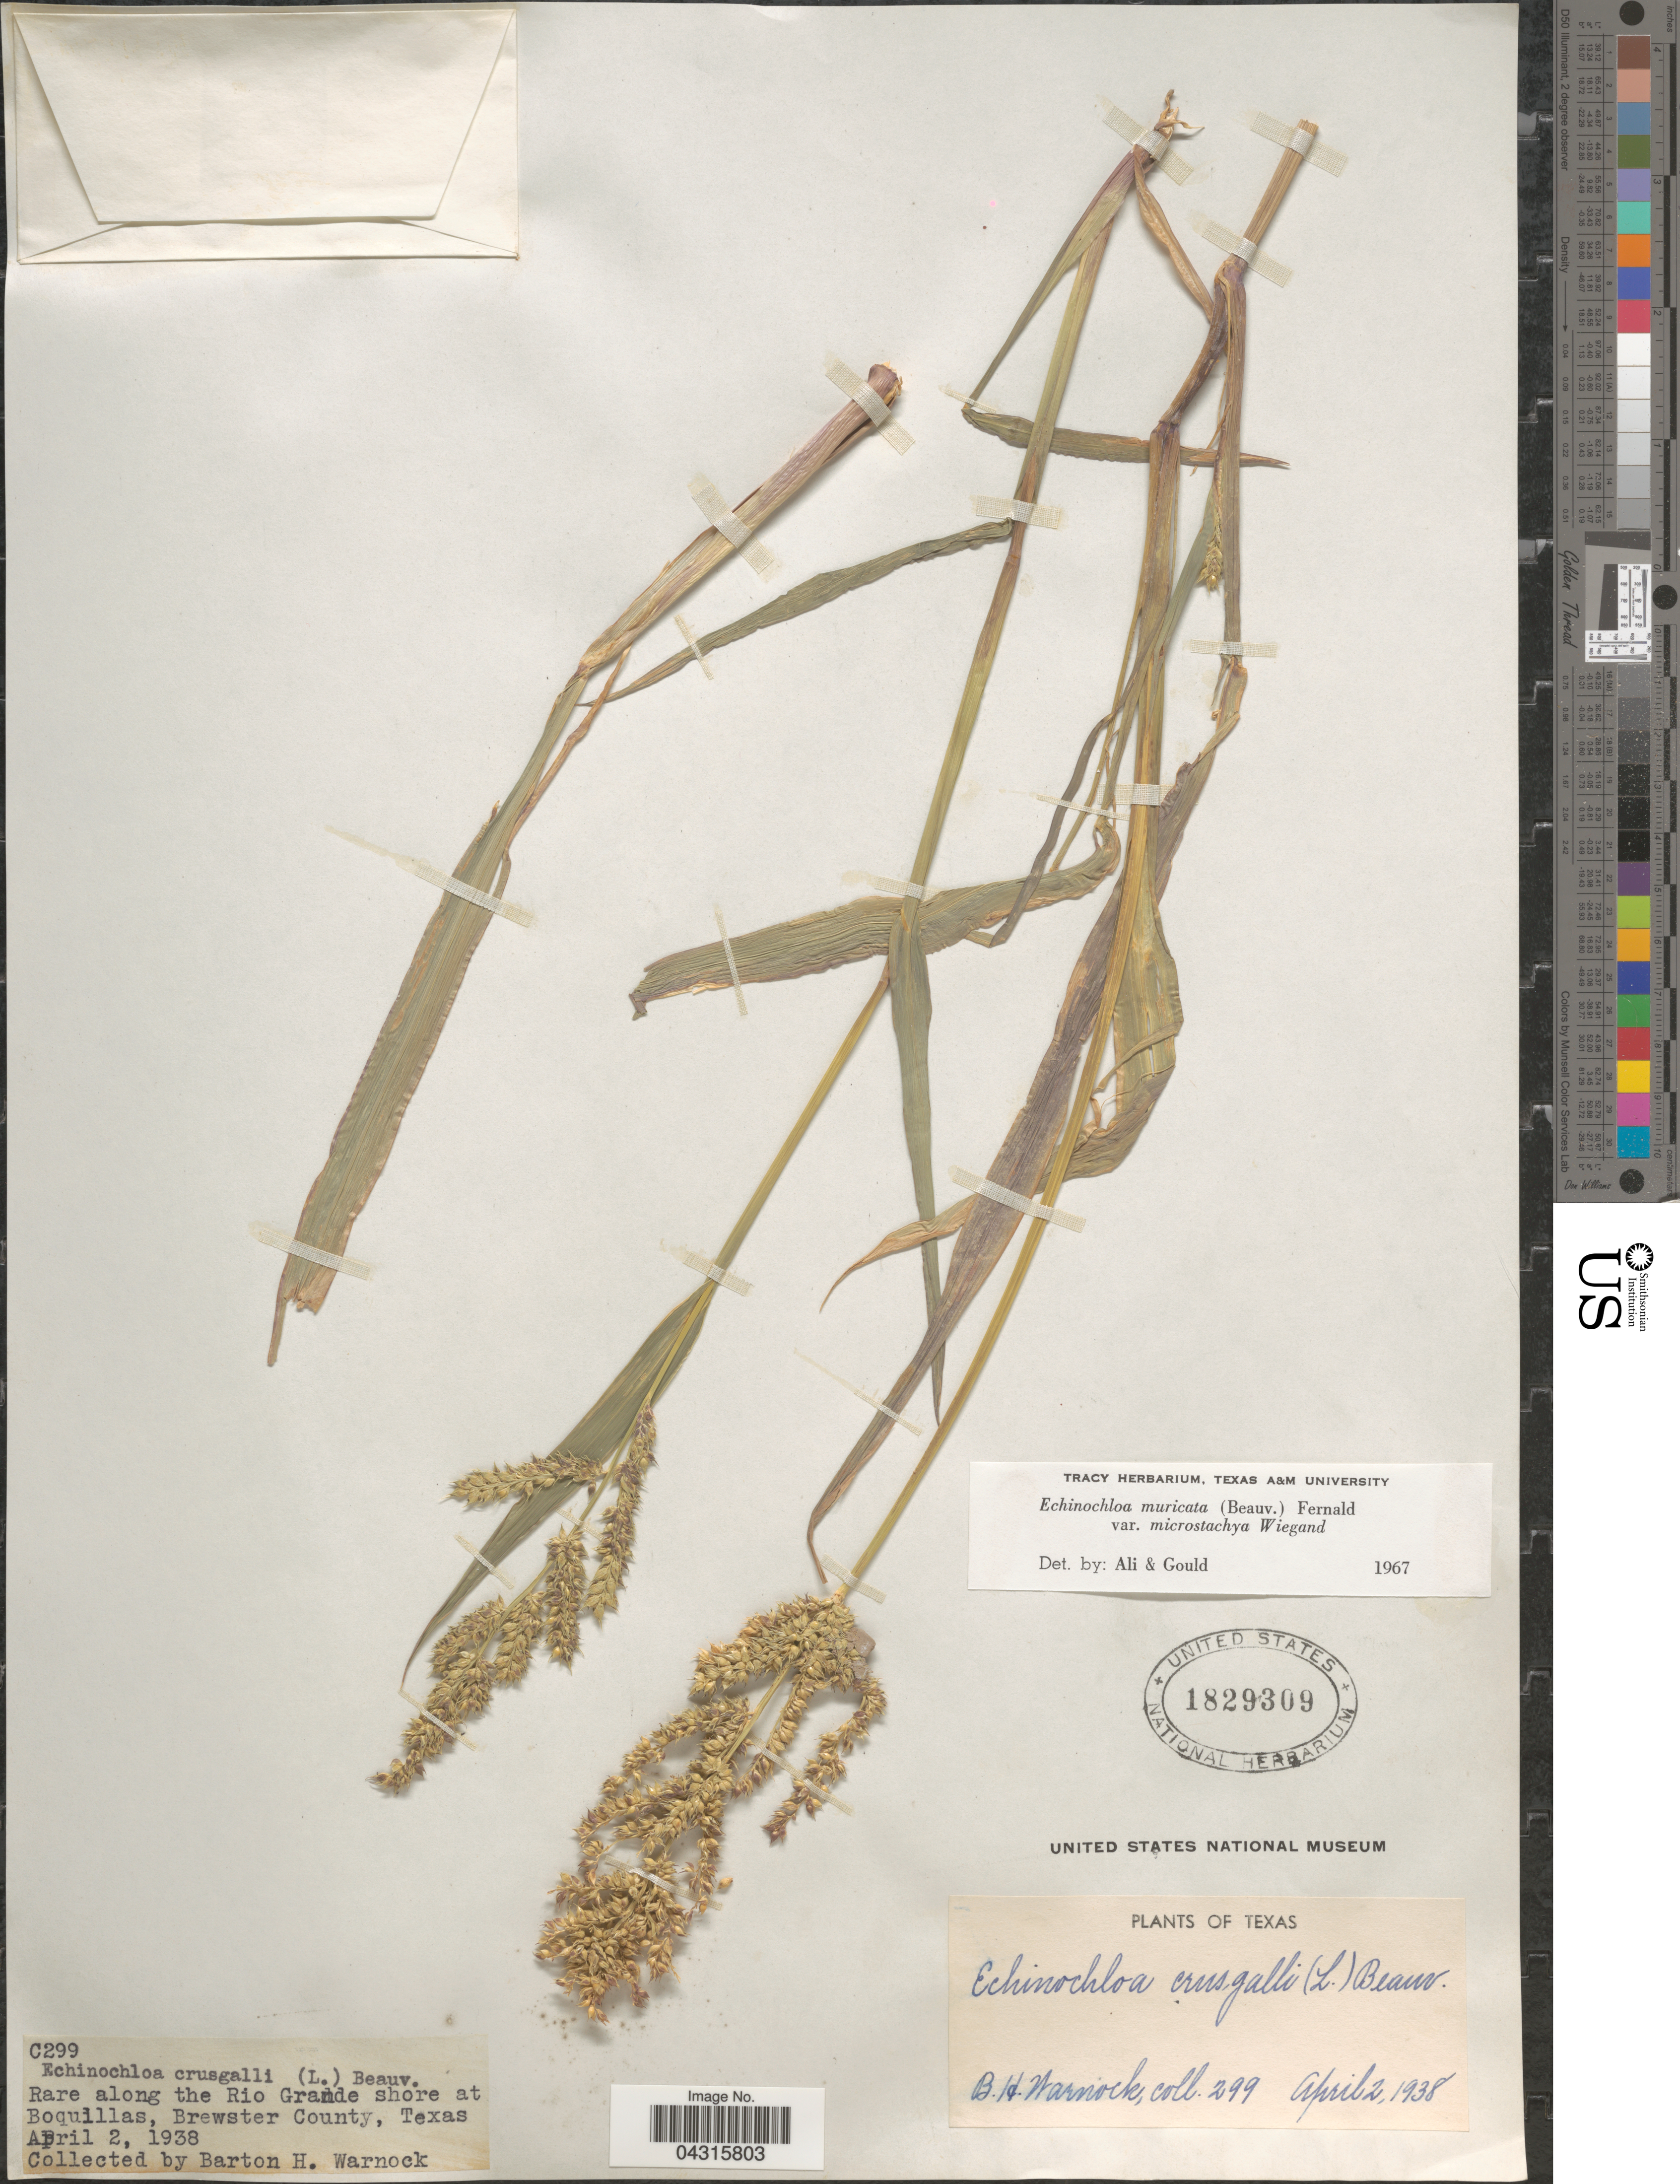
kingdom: Plantae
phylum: Tracheophyta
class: Liliopsida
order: Poales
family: Poaceae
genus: Echinochloa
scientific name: Echinochloa muricata var. microstachya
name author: Wiegand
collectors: B. H. Warnock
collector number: C299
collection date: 1938-04-02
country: United States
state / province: Texas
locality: Rare along the Rio Grande shore at Boquillas, Brewster County.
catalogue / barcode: US 1829309